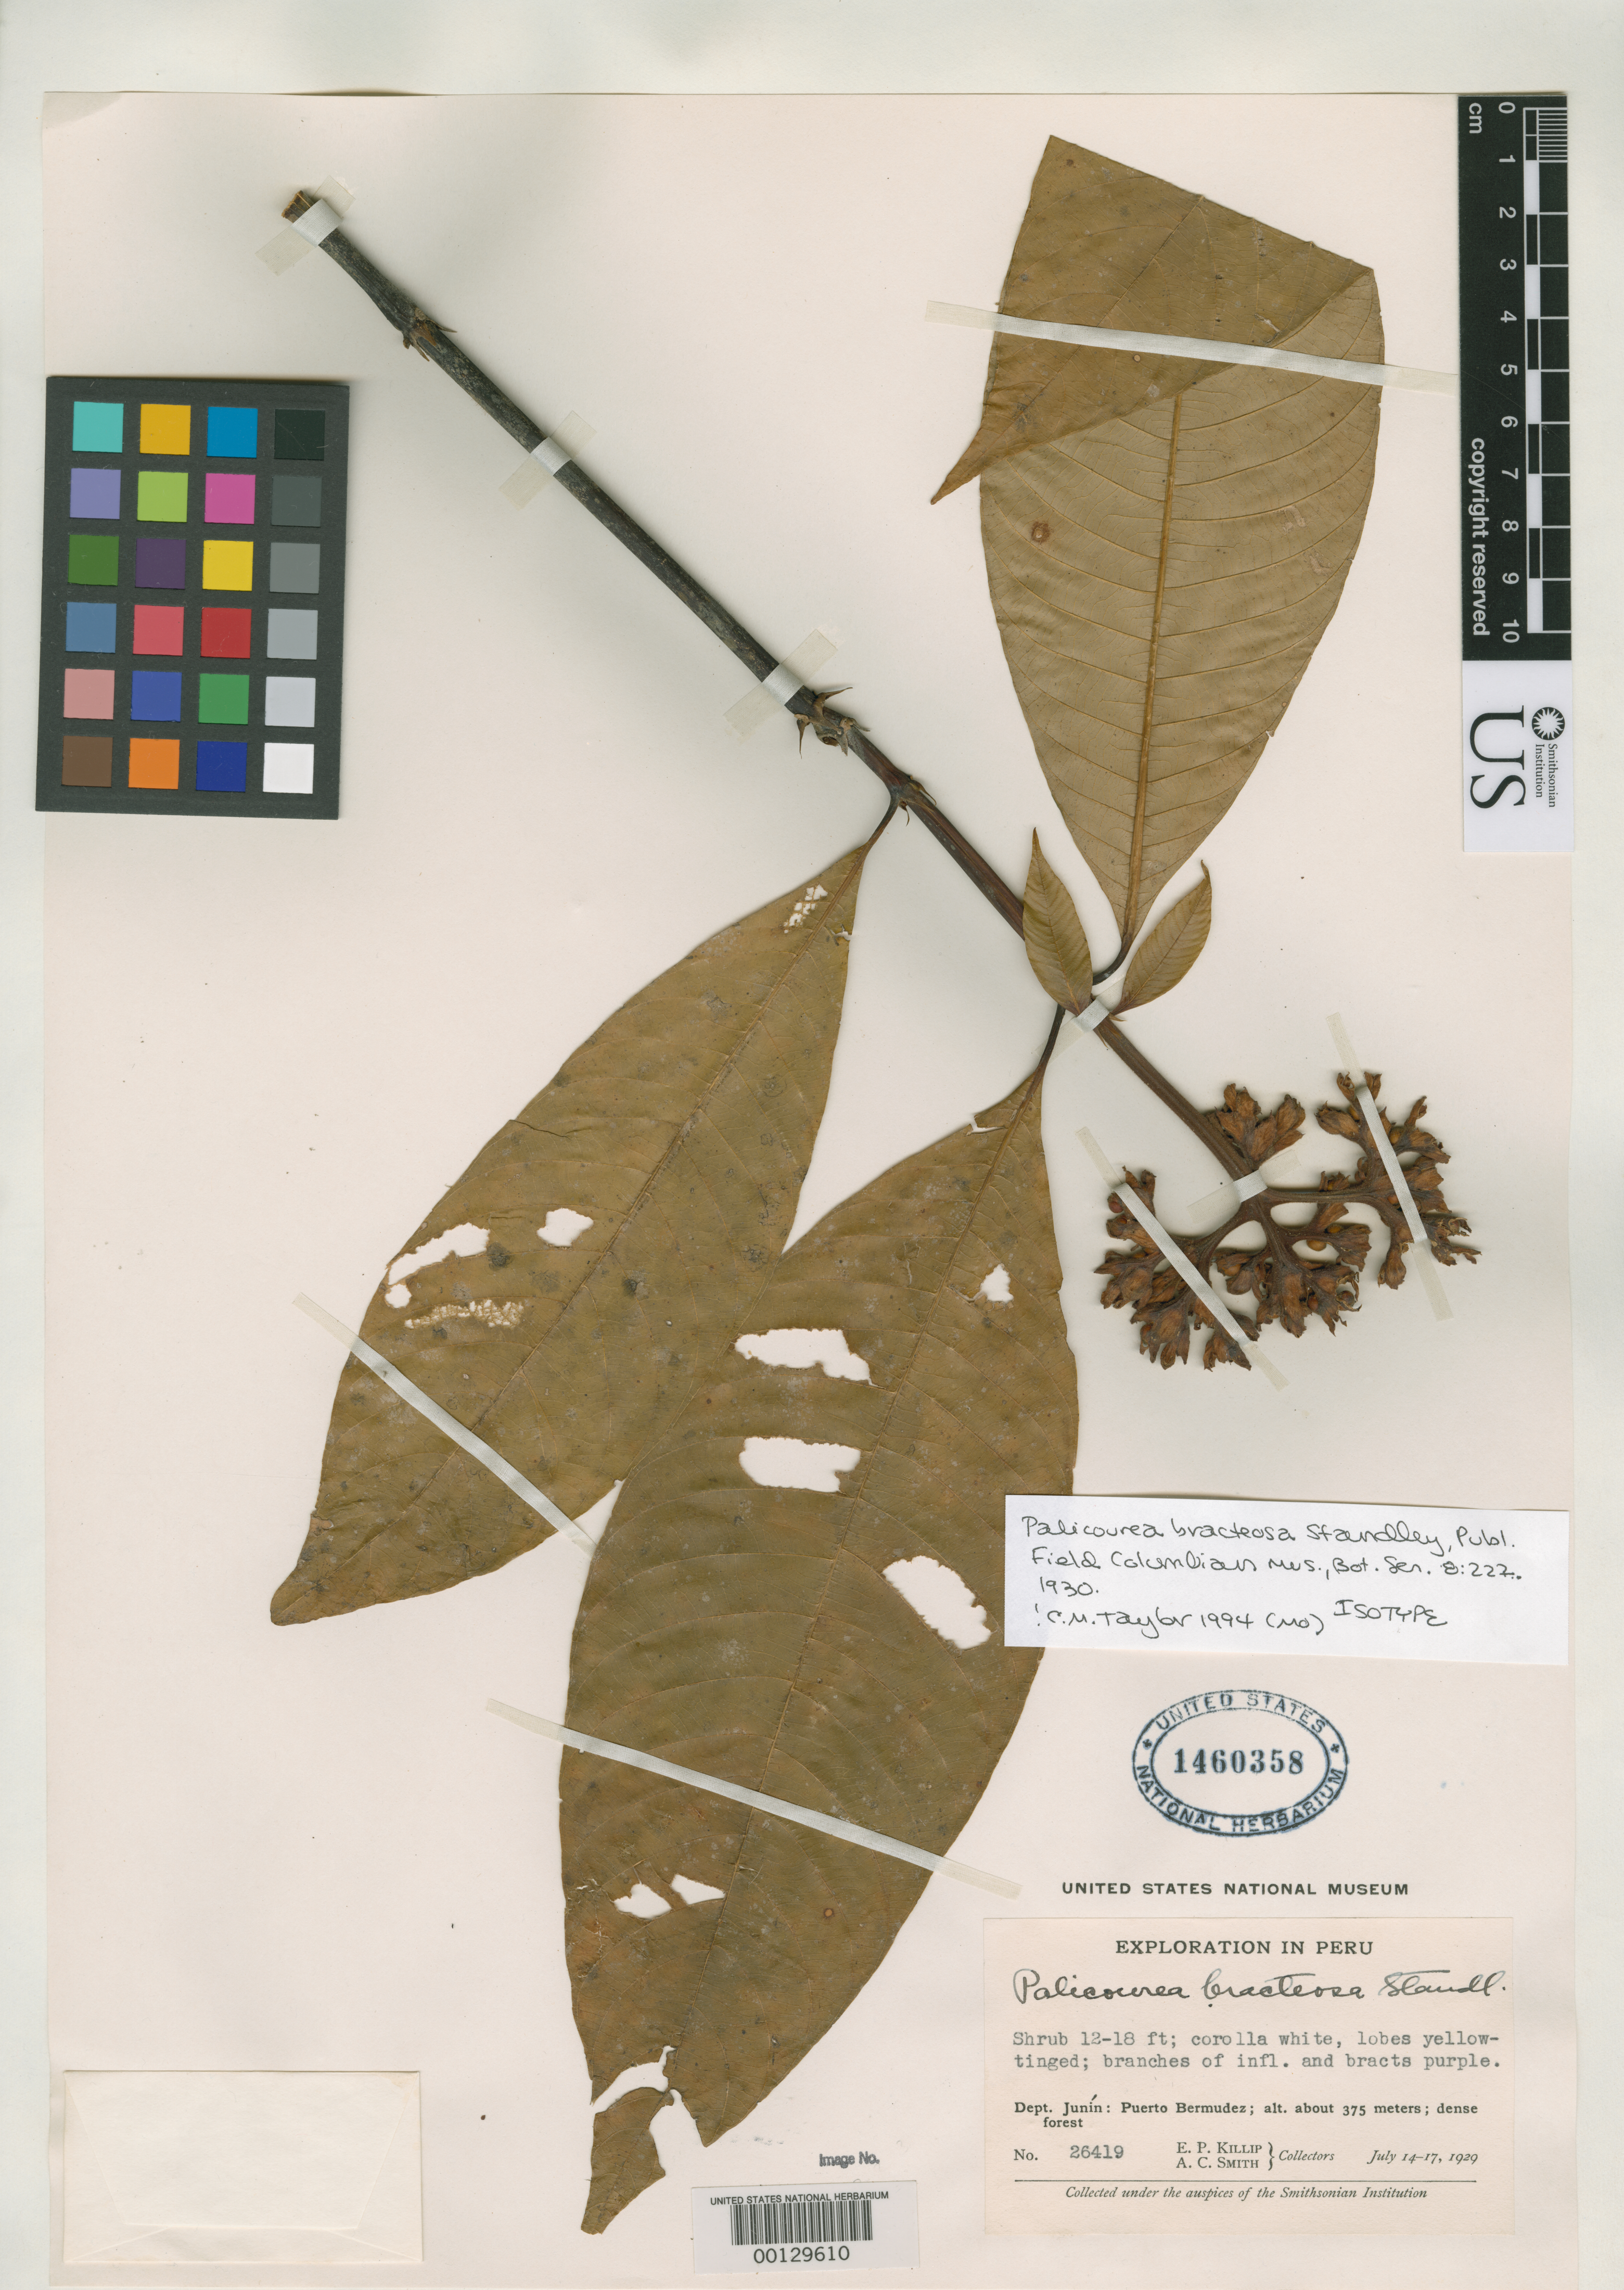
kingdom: Plantae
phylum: Tracheophyta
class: Magnoliopsida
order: Gentianales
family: Rubiaceae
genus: Palicourea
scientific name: Palicourea bracteosa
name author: Standl.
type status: Isotype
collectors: E. P. Killip & A. C. Smith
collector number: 26419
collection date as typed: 14 Jul 1929 to 17 Jul 1929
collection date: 1929-07-14/1929-07-17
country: Peru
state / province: Junín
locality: Puerto Bermudez.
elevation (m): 375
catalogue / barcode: US 1460358